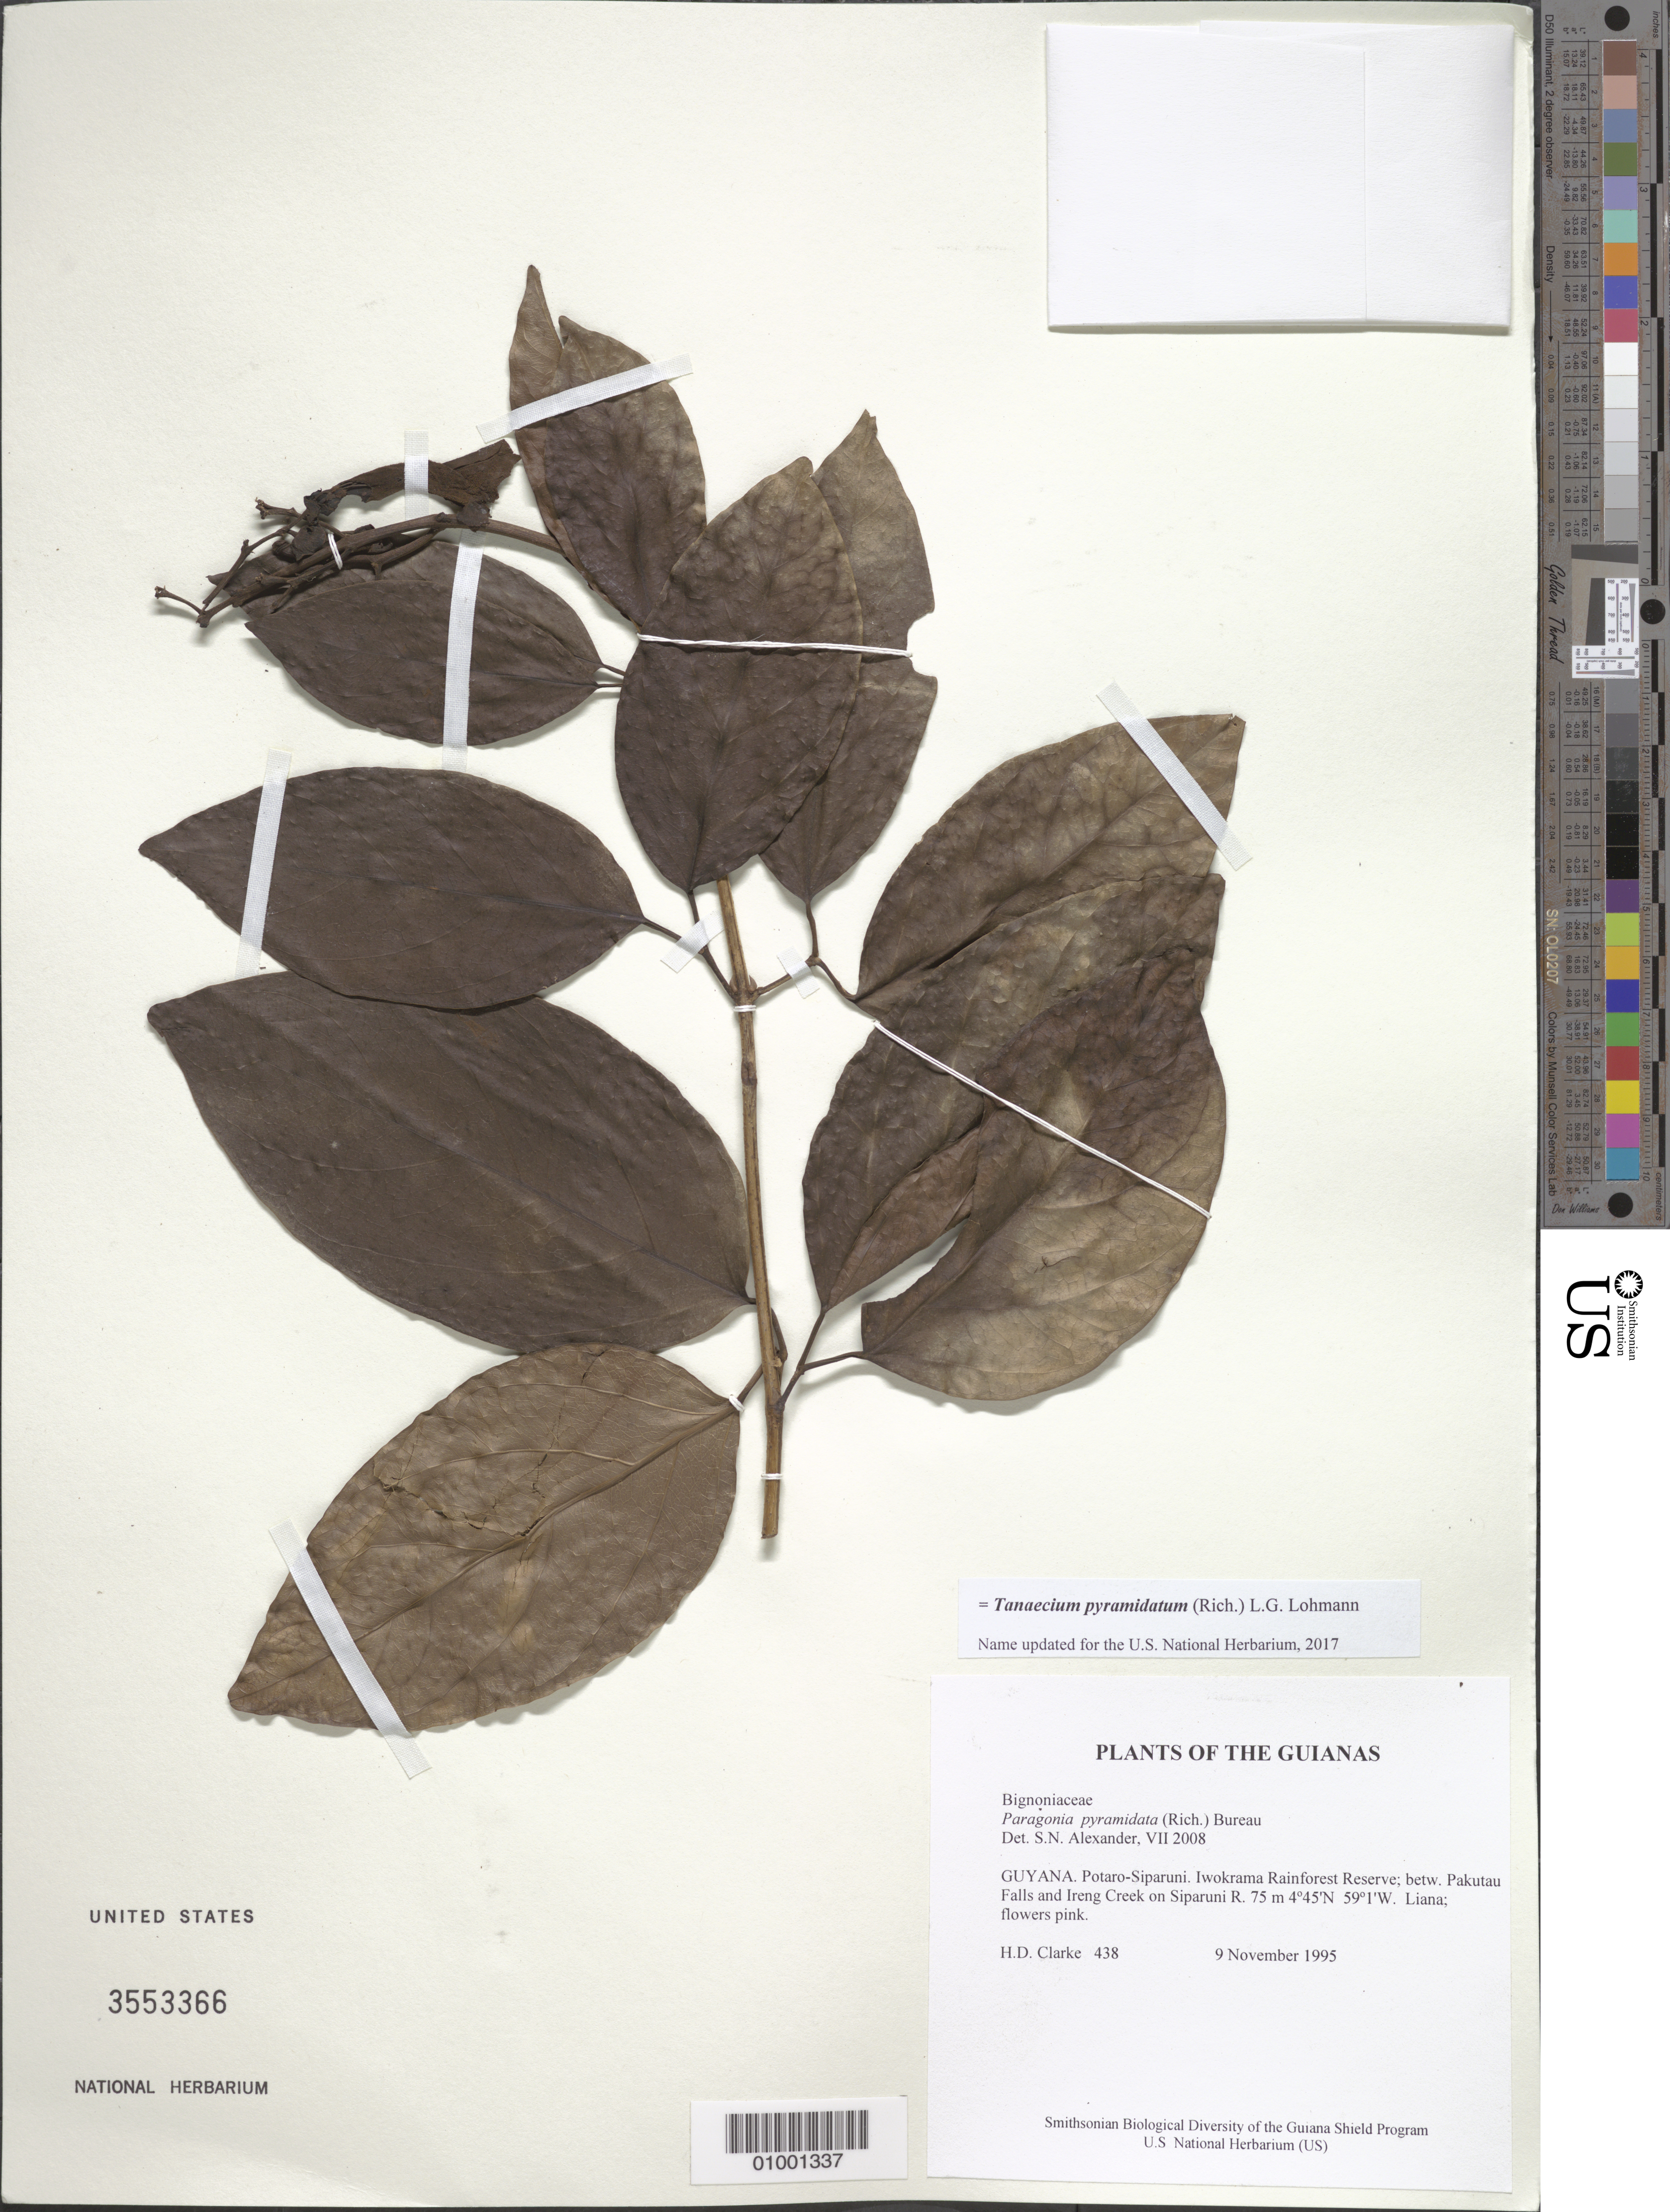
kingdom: Plantae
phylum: Tracheophyta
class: Magnoliopsida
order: Lamiales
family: Bignoniaceae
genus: Tanaecium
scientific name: Tanaecium pyramidatum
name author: (Rich.) L.G. Lohmann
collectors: H. D. Clarke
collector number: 438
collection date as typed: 9 November 1995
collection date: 1995-11-09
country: Guyana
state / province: Potaro-Siparuni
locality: Iwokrama Rainforest Reserve; betw. Pakutau Falls and Ireng Creek on Siparuni R.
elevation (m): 75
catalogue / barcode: US 3553366